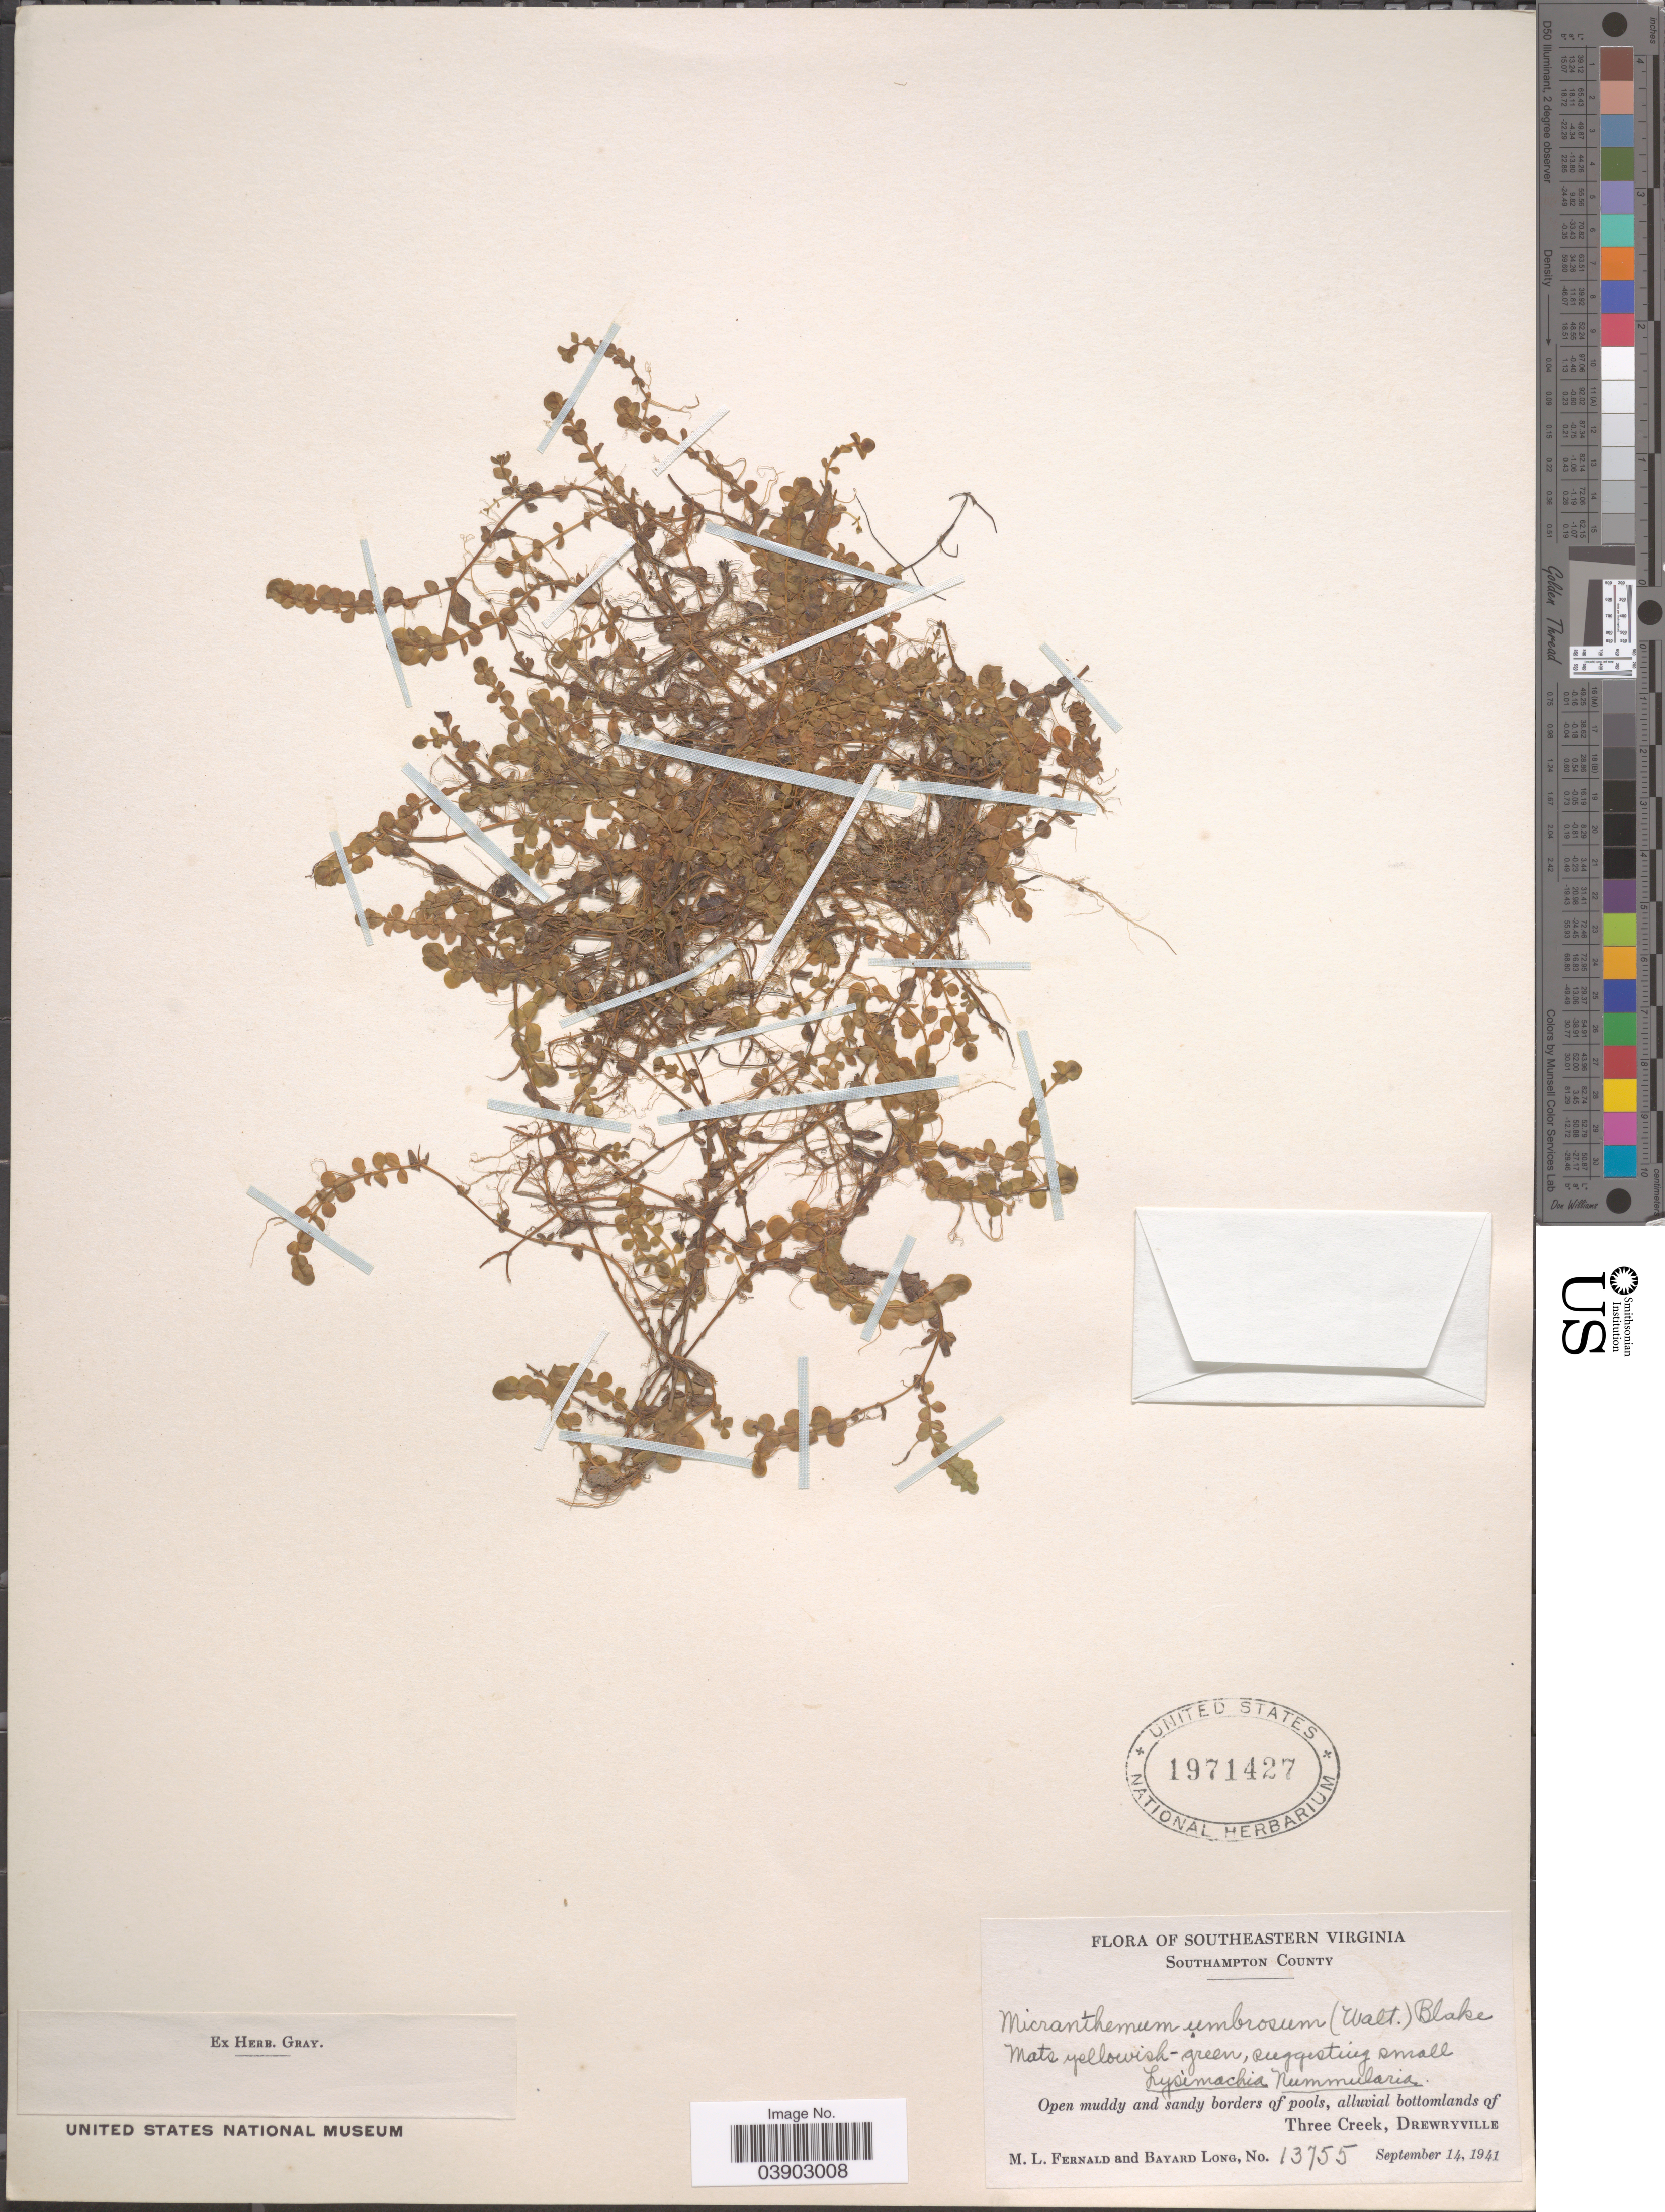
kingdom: Plantae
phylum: Tracheophyta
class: Magnoliopsida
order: Lamiales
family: Linderniaceae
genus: Micranthemum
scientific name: Micranthemum umbrosum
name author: (J.F. Gmel.) S.F. Blake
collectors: M. L. Fernald & B. Long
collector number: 13755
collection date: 1941-09-14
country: United States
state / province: Virginia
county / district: Southampton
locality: Southeastern Virginia. Southampton County. Three Creek, Drewryville.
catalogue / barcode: US 1971427